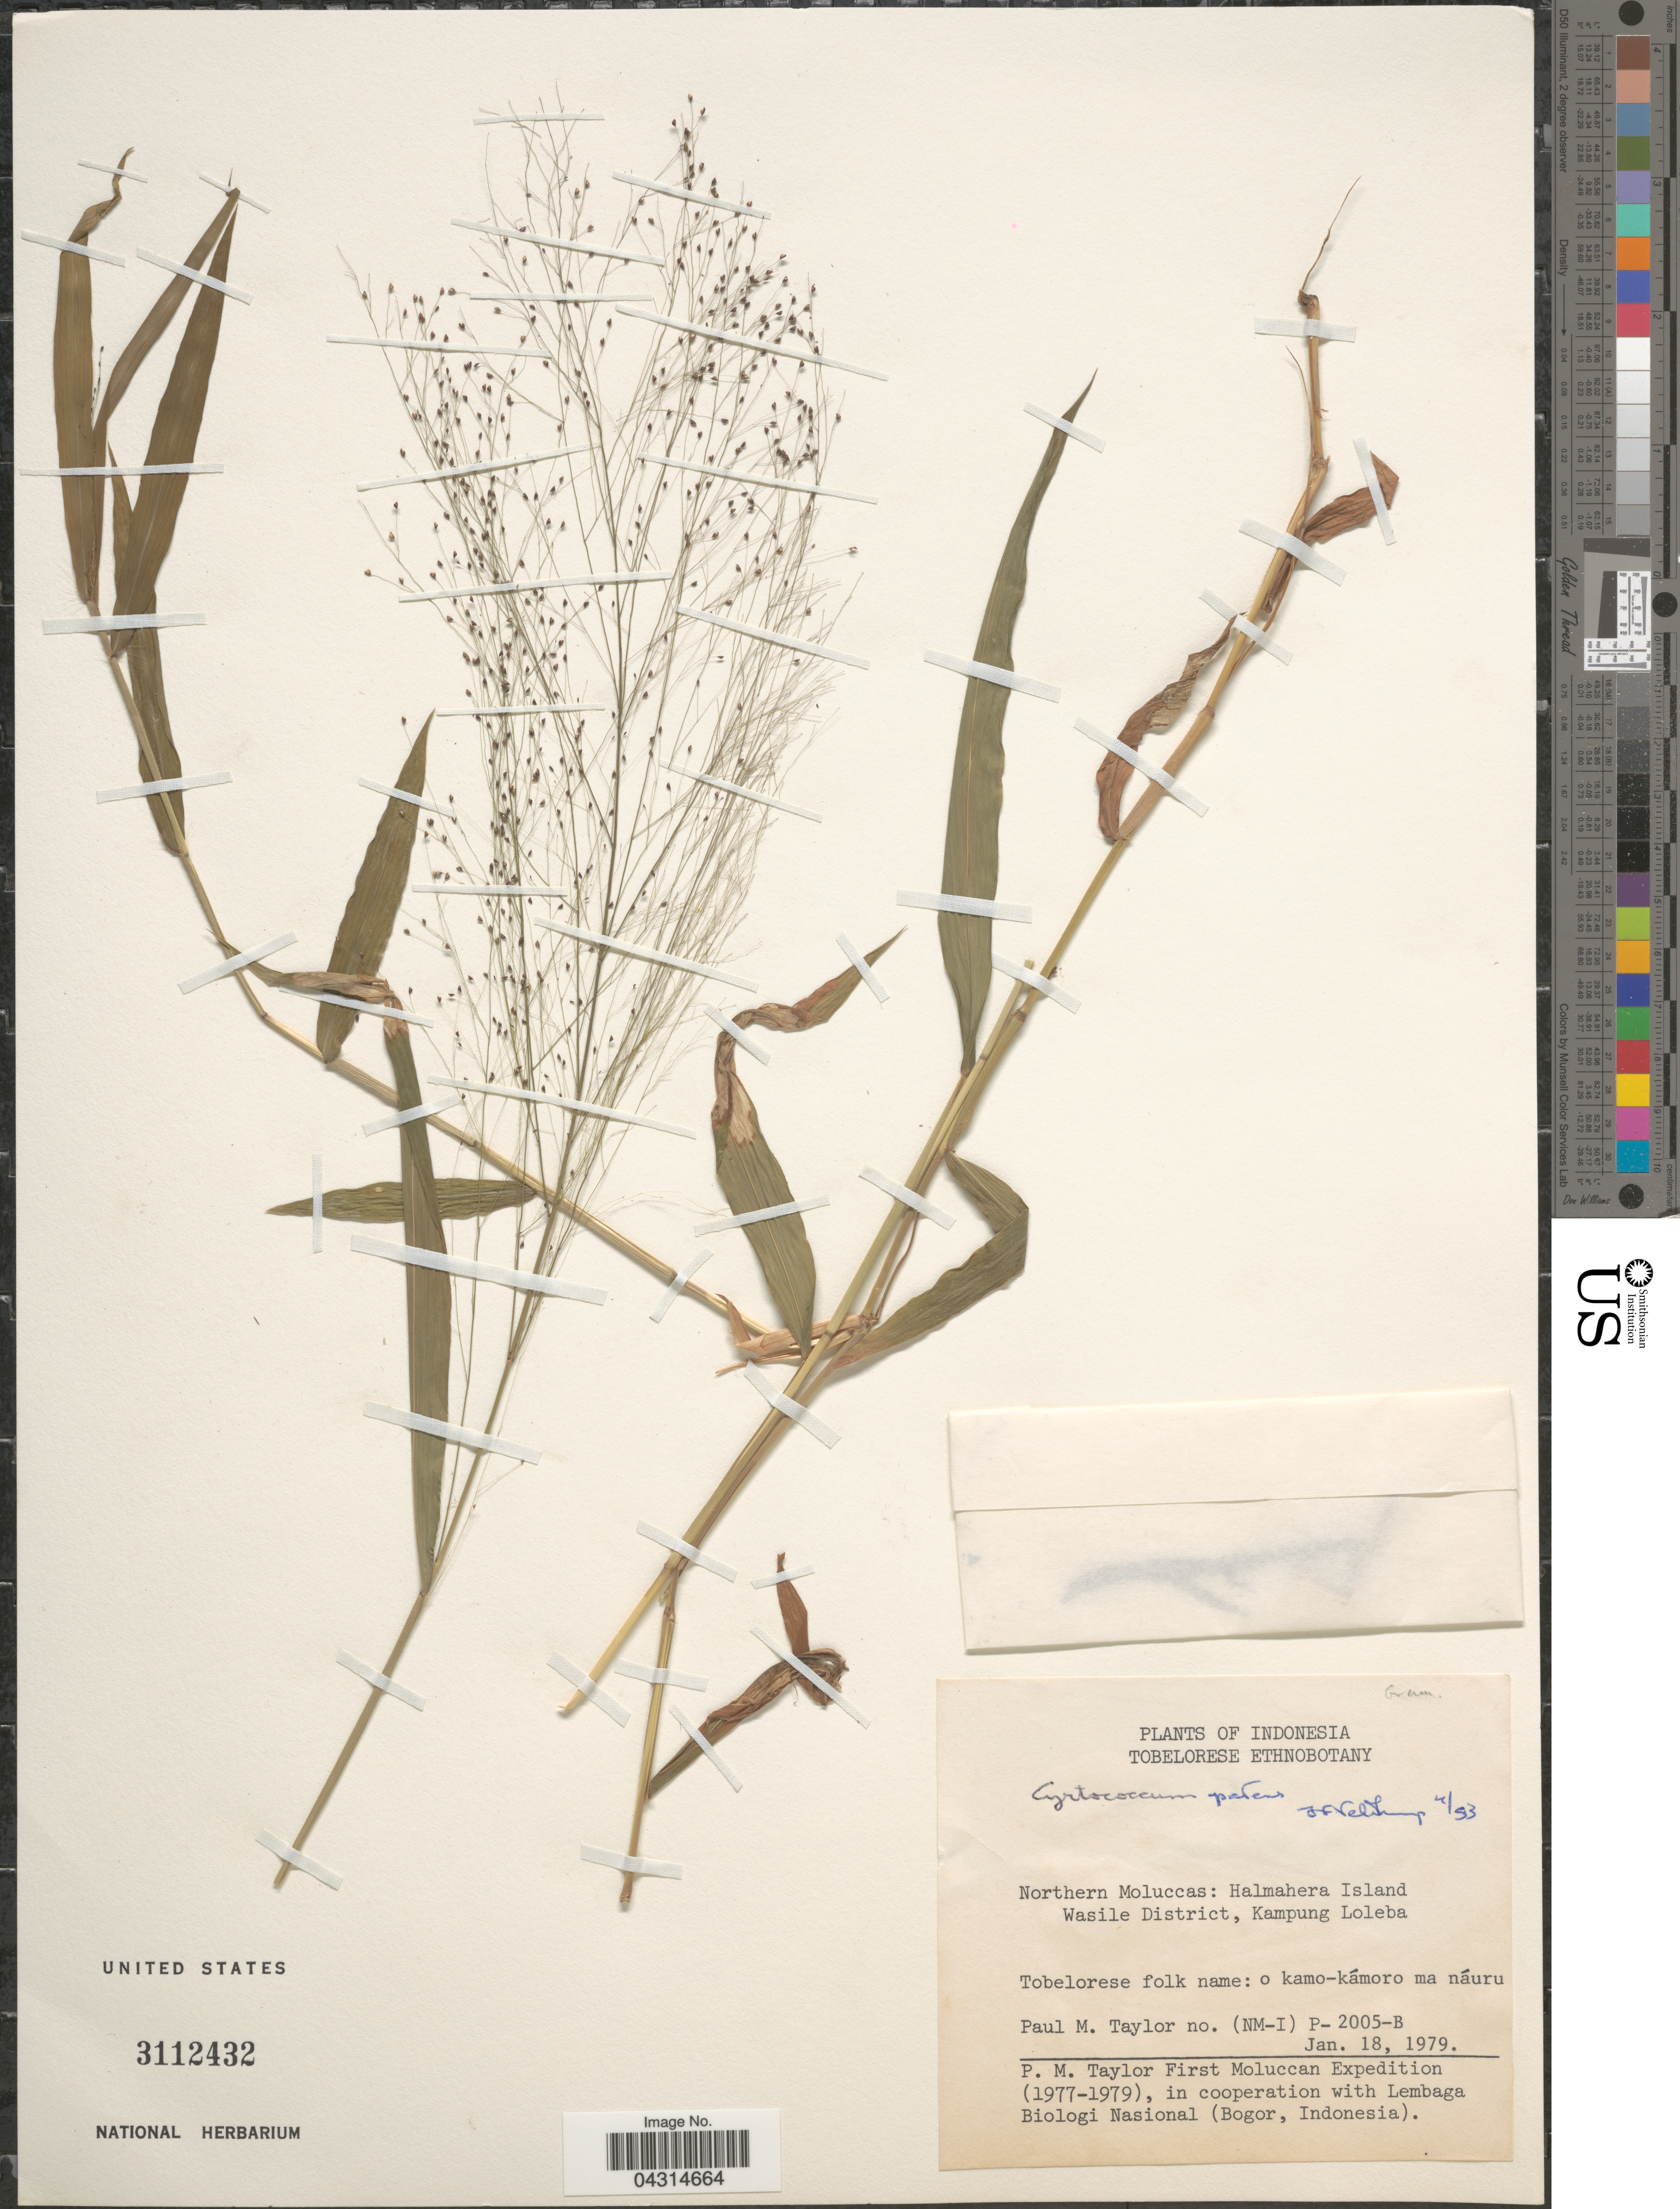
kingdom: Plantae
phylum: Tracheophyta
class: Liliopsida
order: Poales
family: Poaceae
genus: Cyrtococcum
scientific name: Cyrtococcum patens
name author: (L.) A. Camus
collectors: P. M. Taylor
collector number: (NM-I) P- 2005-B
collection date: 1979-01-18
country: Indonesia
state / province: Maluku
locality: Northern Moluccas: Halmahera Island. Wasile District, Kampung Loleba. First Moluccan Expedition (1977-1979), in cooperation with Lembaga Biologi Nasional (Bogor, Indonesia).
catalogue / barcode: US 3112432